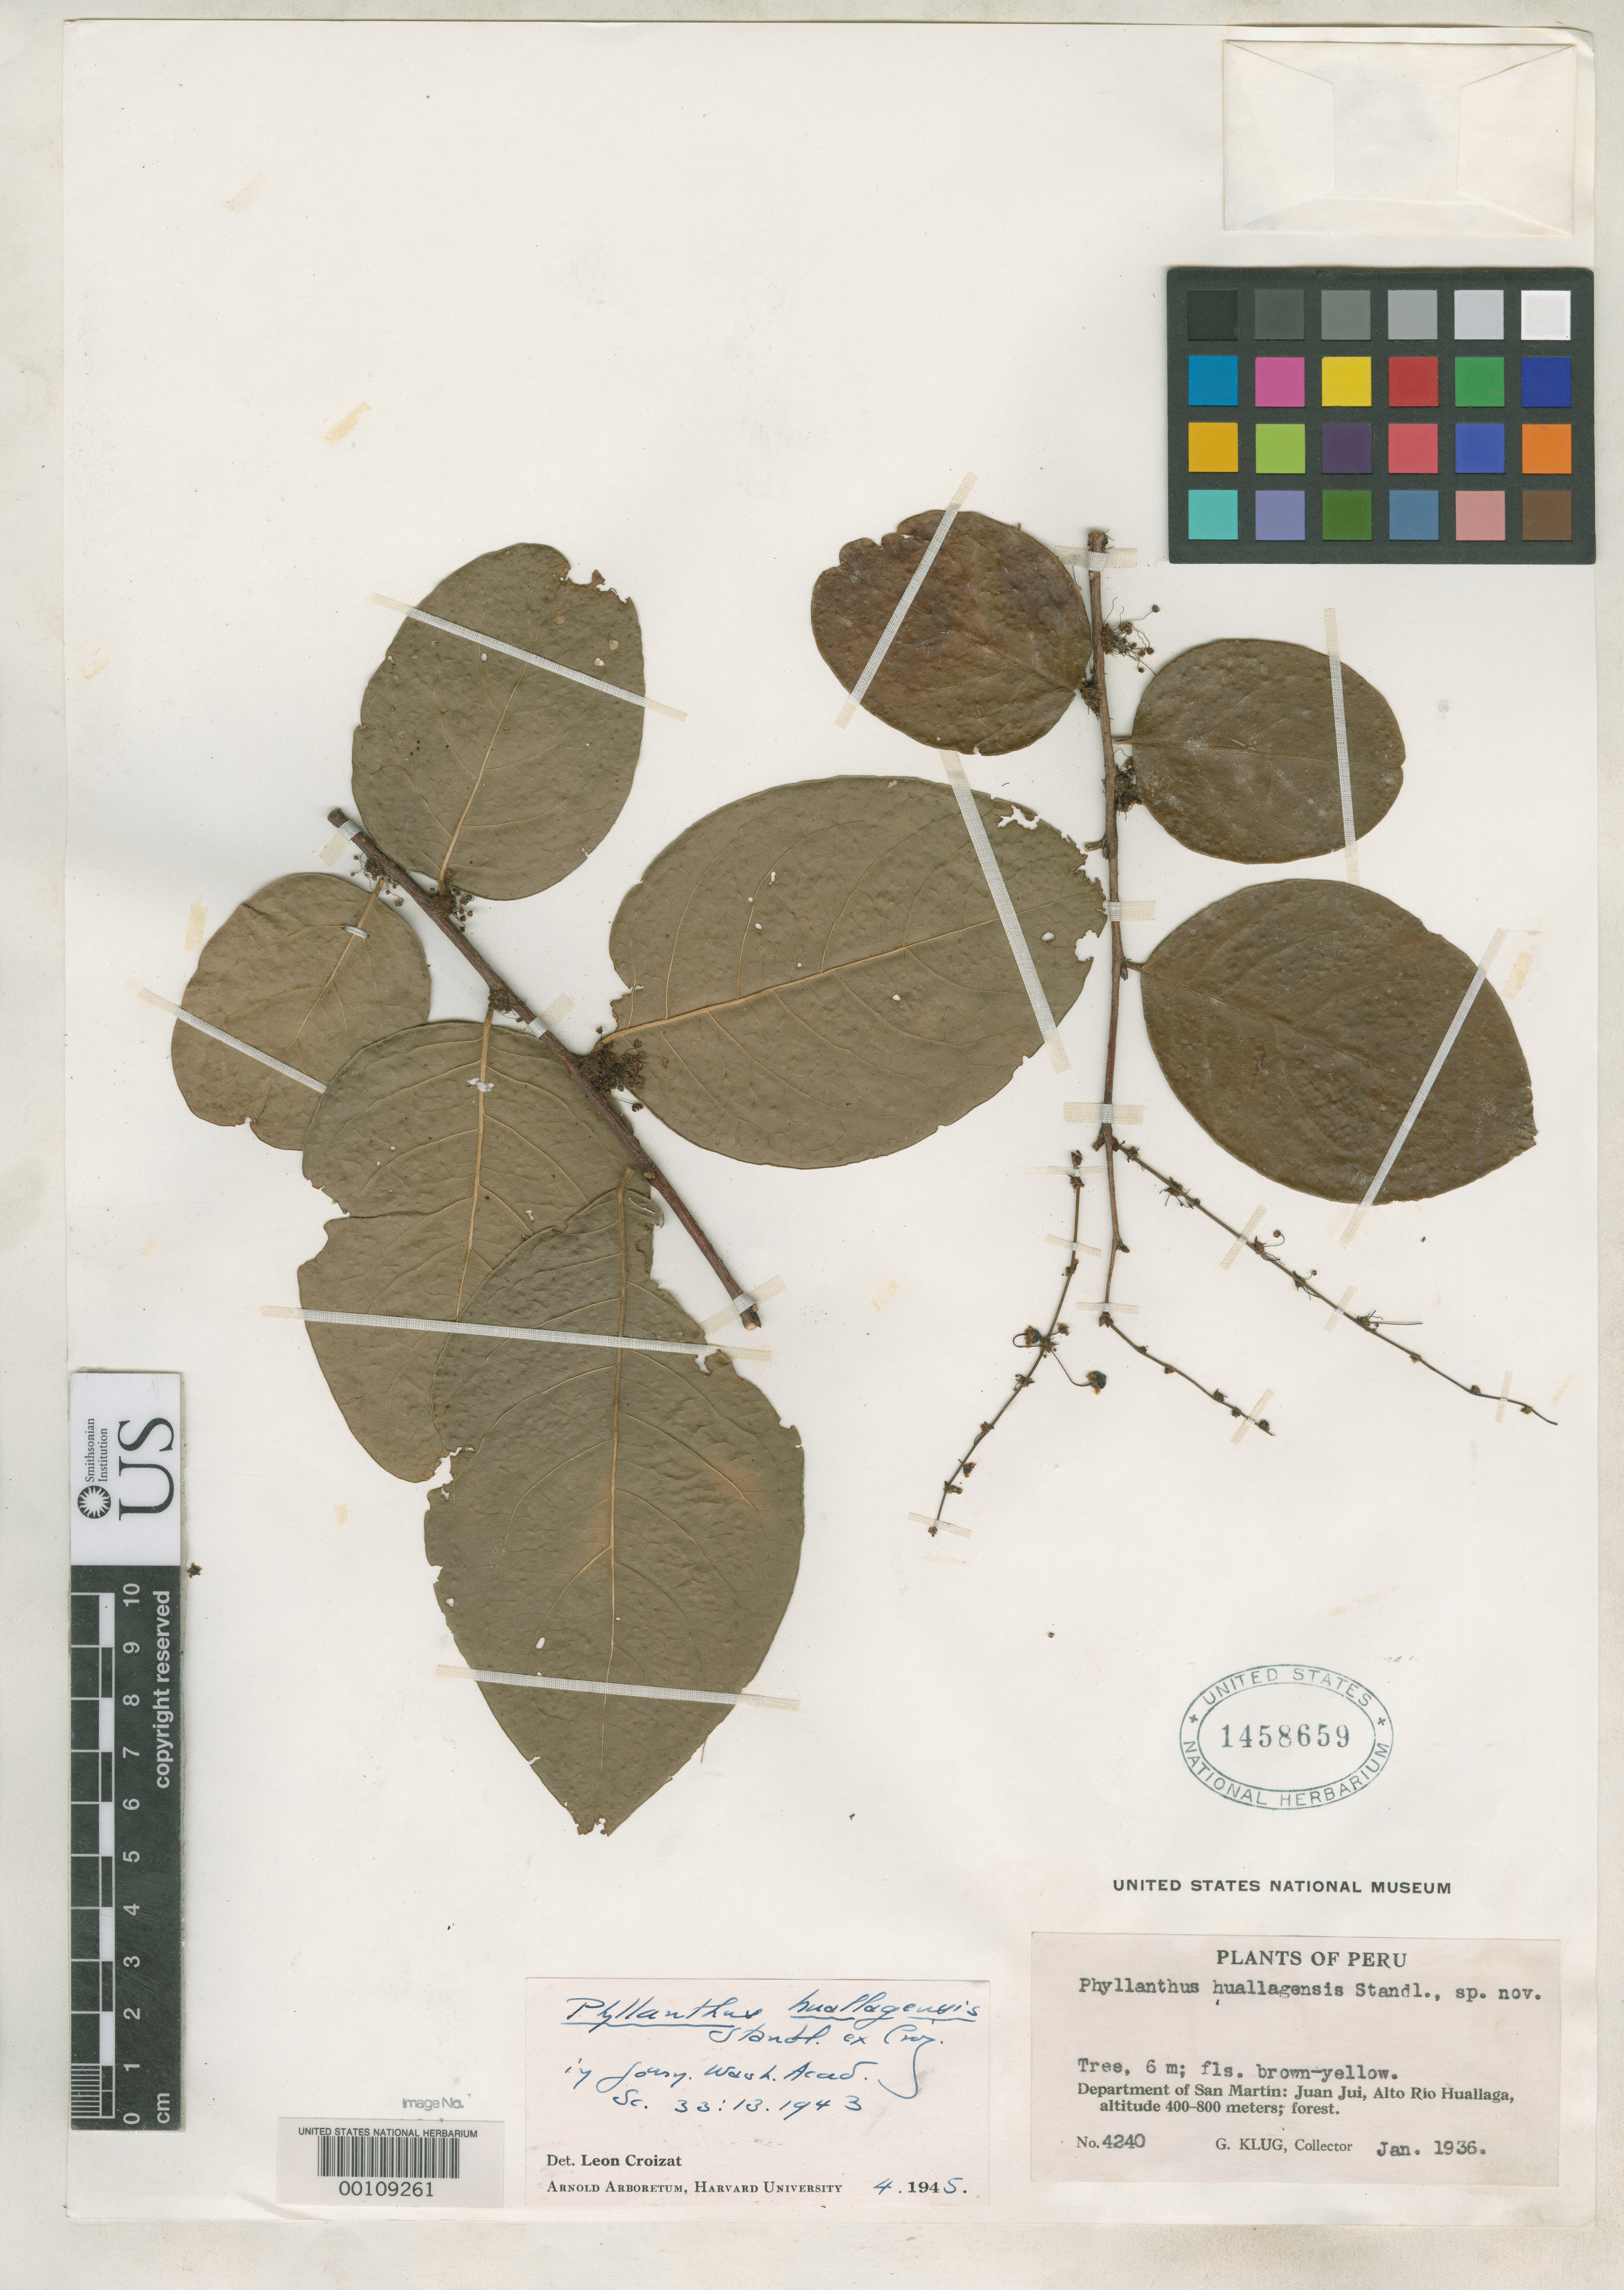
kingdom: Plantae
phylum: Tracheophyta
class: Magnoliopsida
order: Malpighiales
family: Phyllanthaceae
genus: Phyllanthus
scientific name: Phyllanthus huallagensis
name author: Standl. ex Croizat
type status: Isotype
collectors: G. Klug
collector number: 4240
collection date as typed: Jan 1936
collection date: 1936-01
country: Peru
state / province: San Martín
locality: Juan Jui, Alto Rio Huallaga.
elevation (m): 400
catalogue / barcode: US 1458659